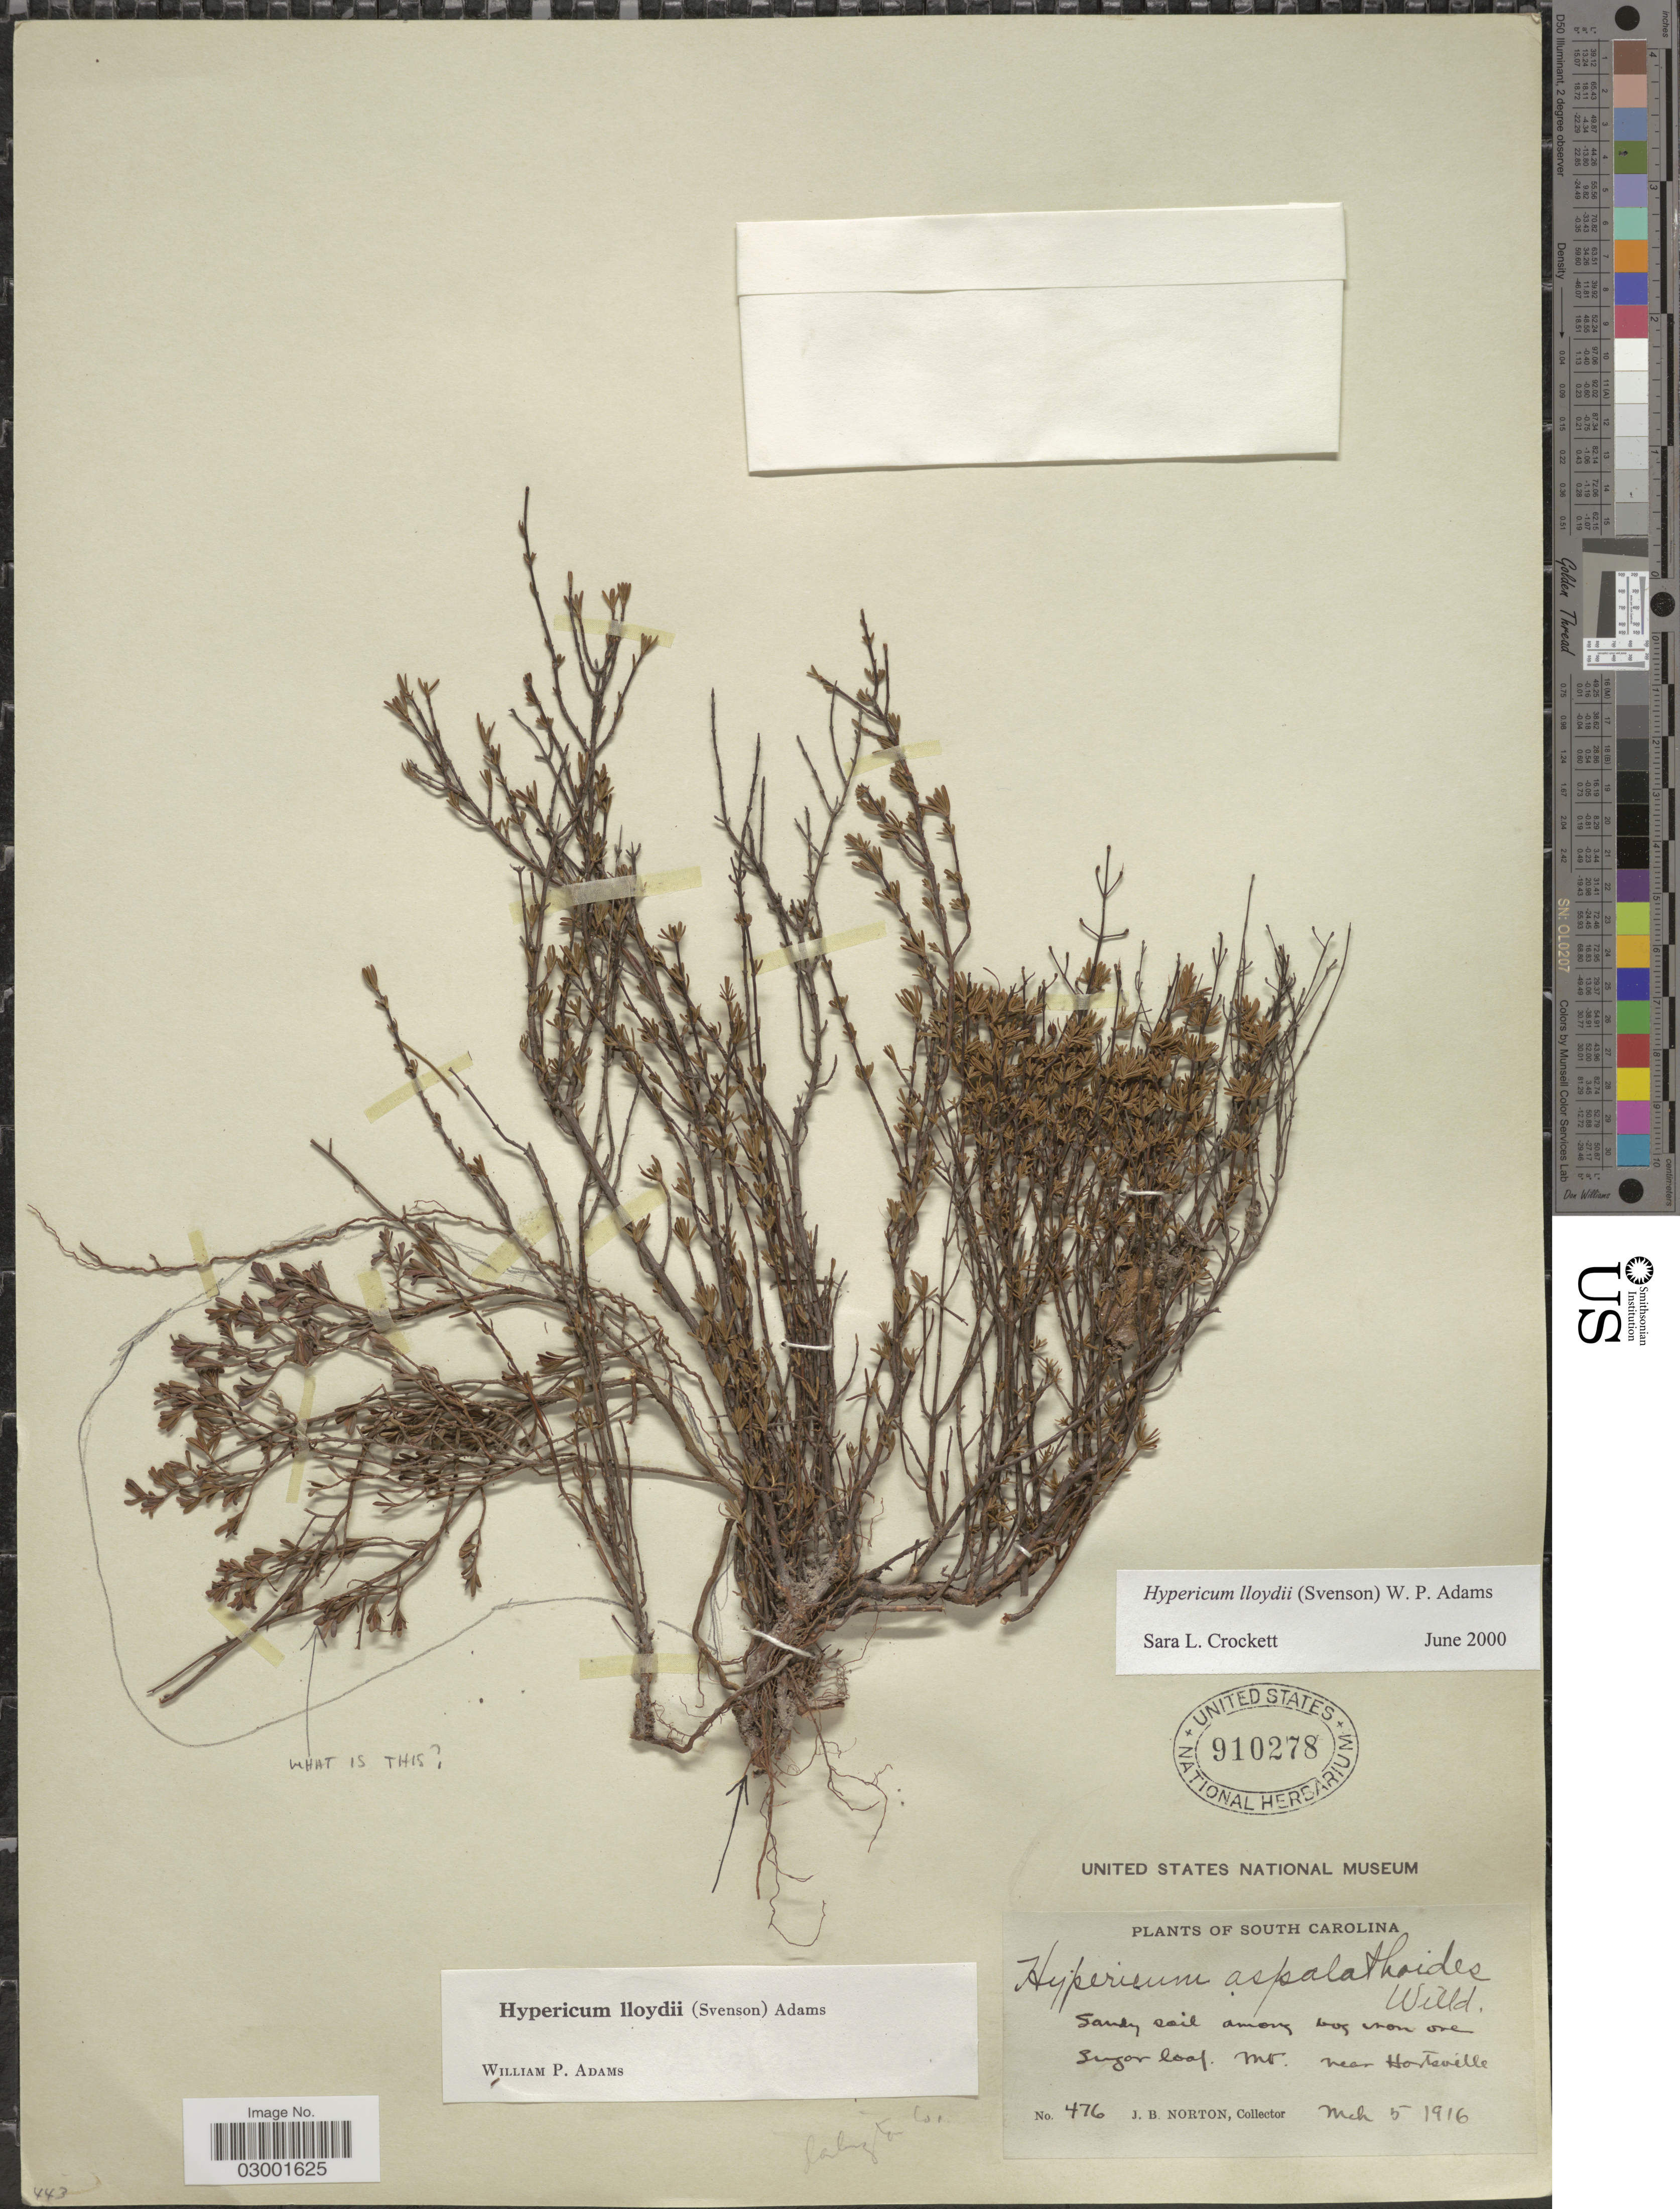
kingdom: Plantae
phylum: Tracheophyta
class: Magnoliopsida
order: Malpighiales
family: Hypericaceae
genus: Hypericum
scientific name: Hypericum lloydii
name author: (Svenson) W.P. Adams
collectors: J. B. Norton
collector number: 476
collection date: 1916-03-05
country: United States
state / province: South Carolina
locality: Sandy soil among bog non one Sugar loaf. Mt. near Hartsville.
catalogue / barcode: US 910278